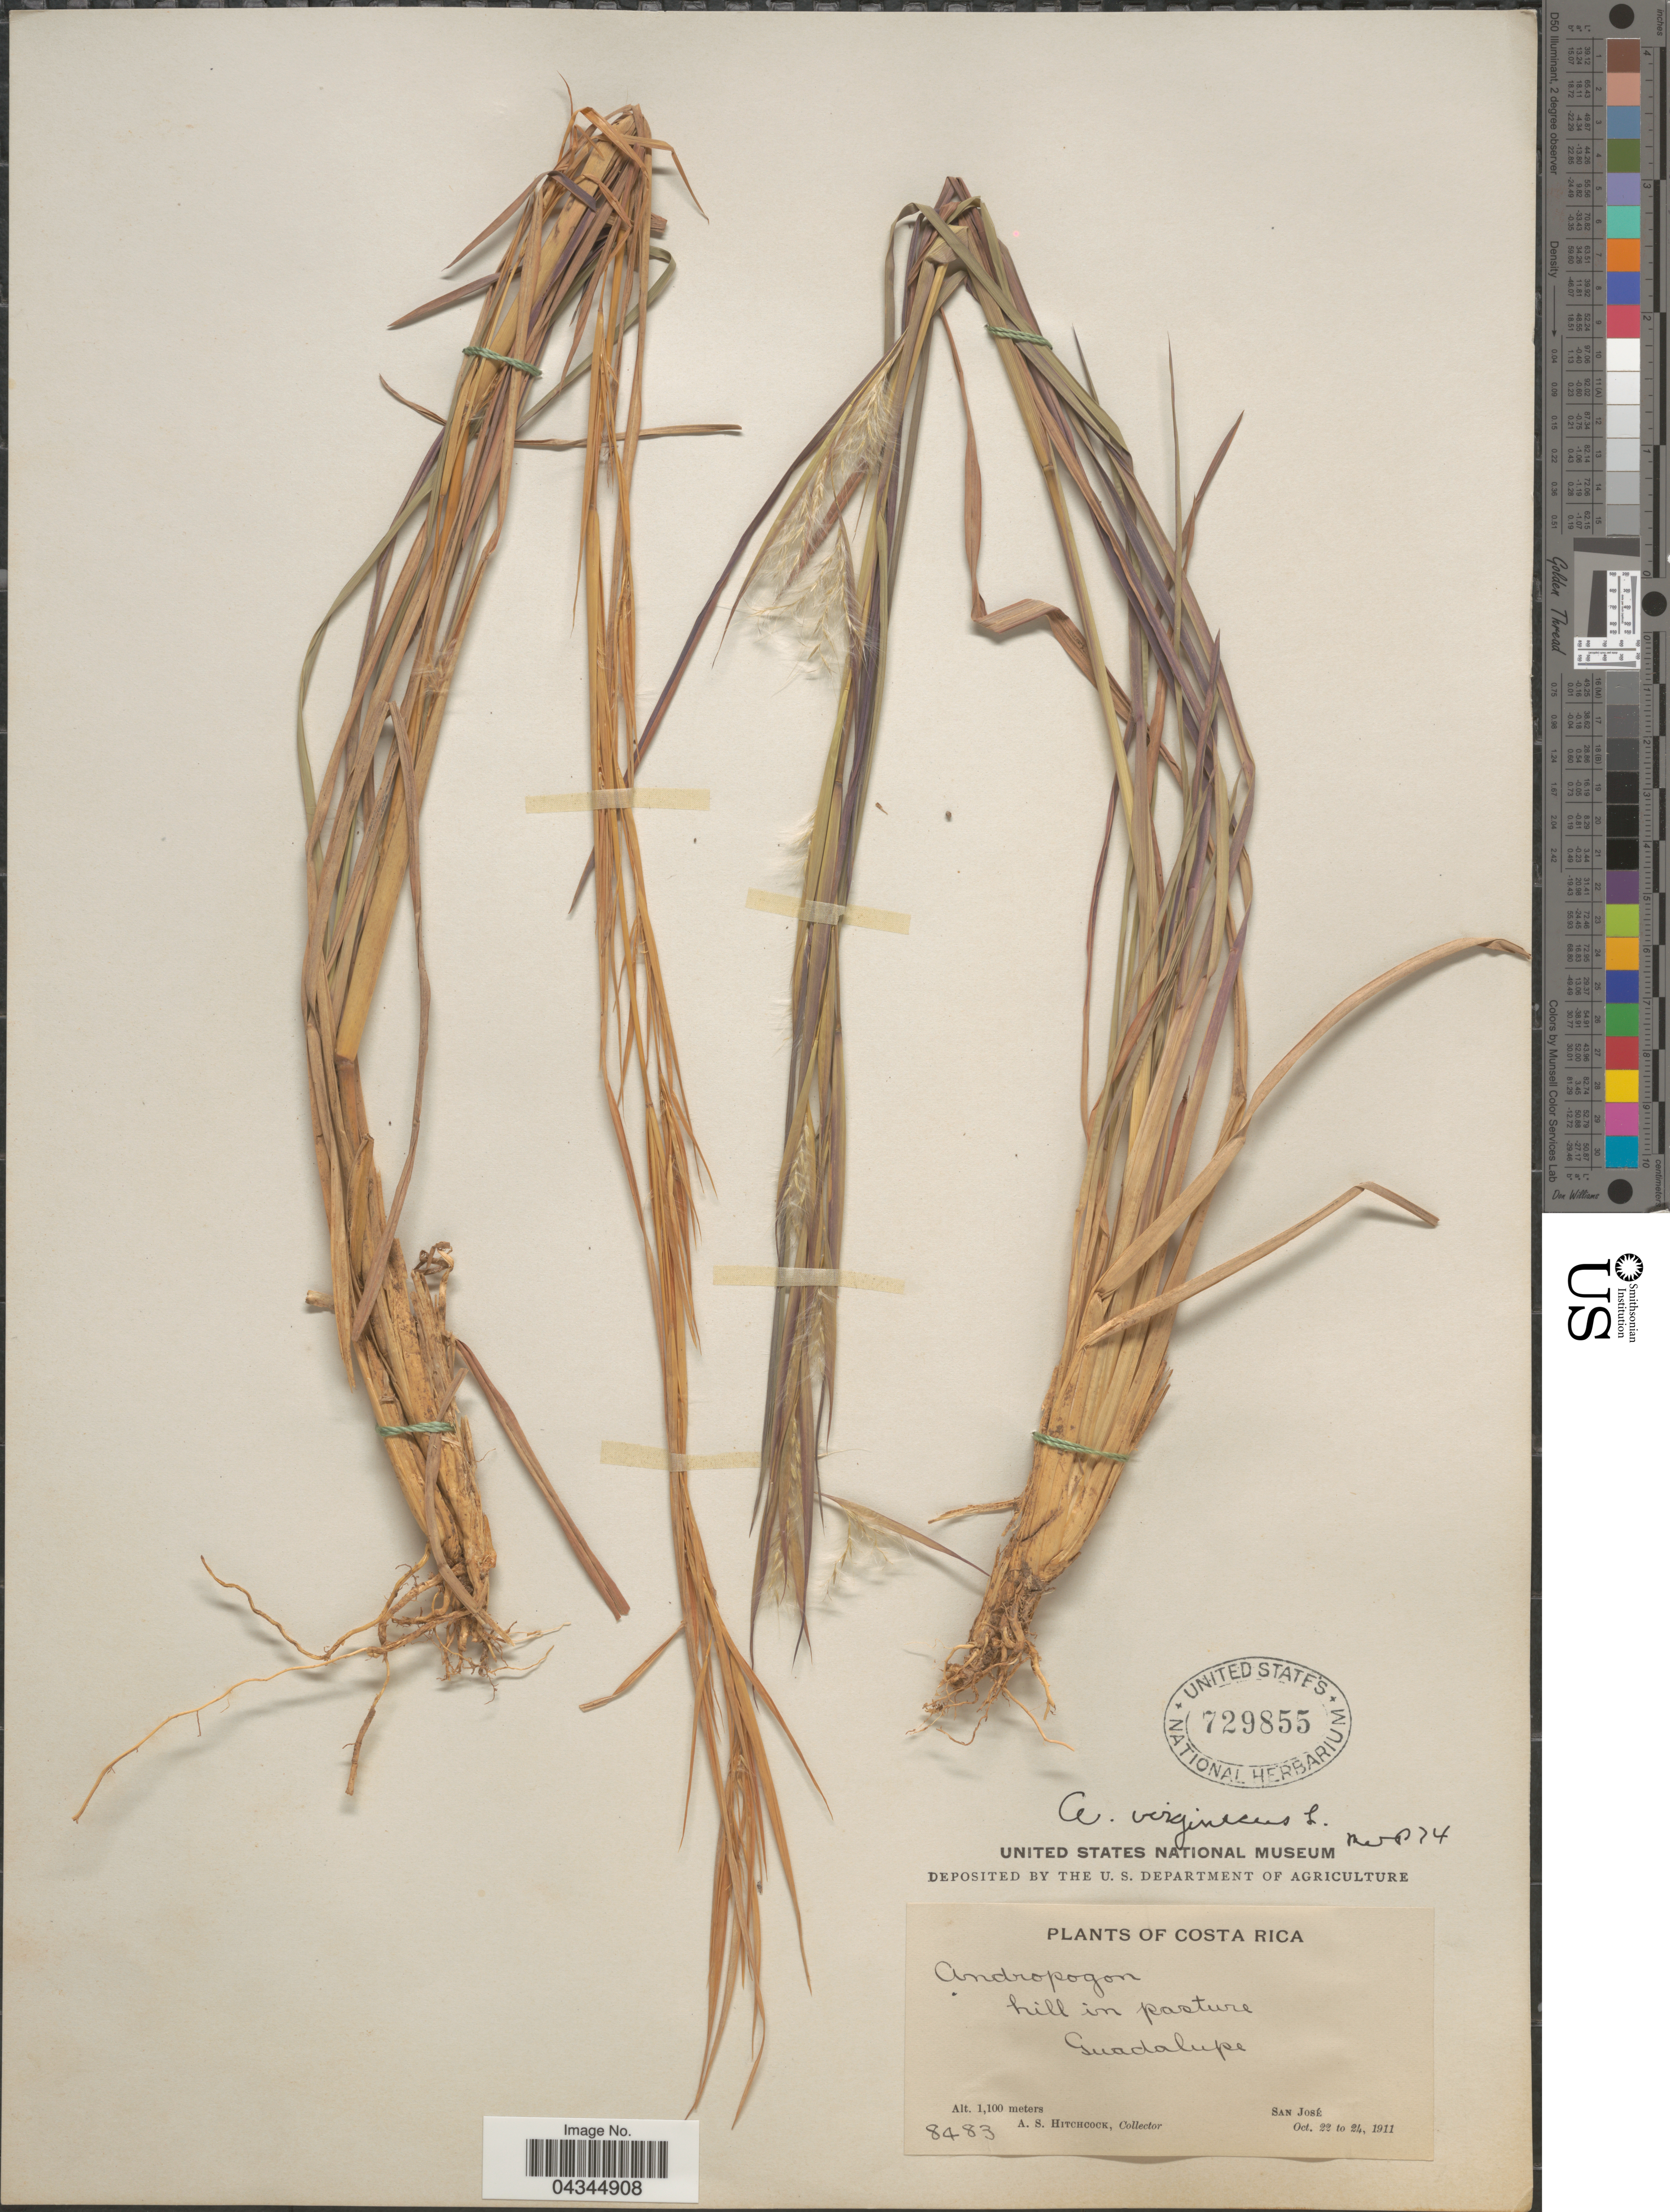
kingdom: Plantae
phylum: Tracheophyta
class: Liliopsida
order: Poales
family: Poaceae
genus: Andropogon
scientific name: Andropogon virginicus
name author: L.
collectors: A. S. Hitchcock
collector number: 8483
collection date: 1911-10-22/1911-10-24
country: Costa Rica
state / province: San José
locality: Hill in pasture Guadalupe.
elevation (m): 1100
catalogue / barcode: US 729855